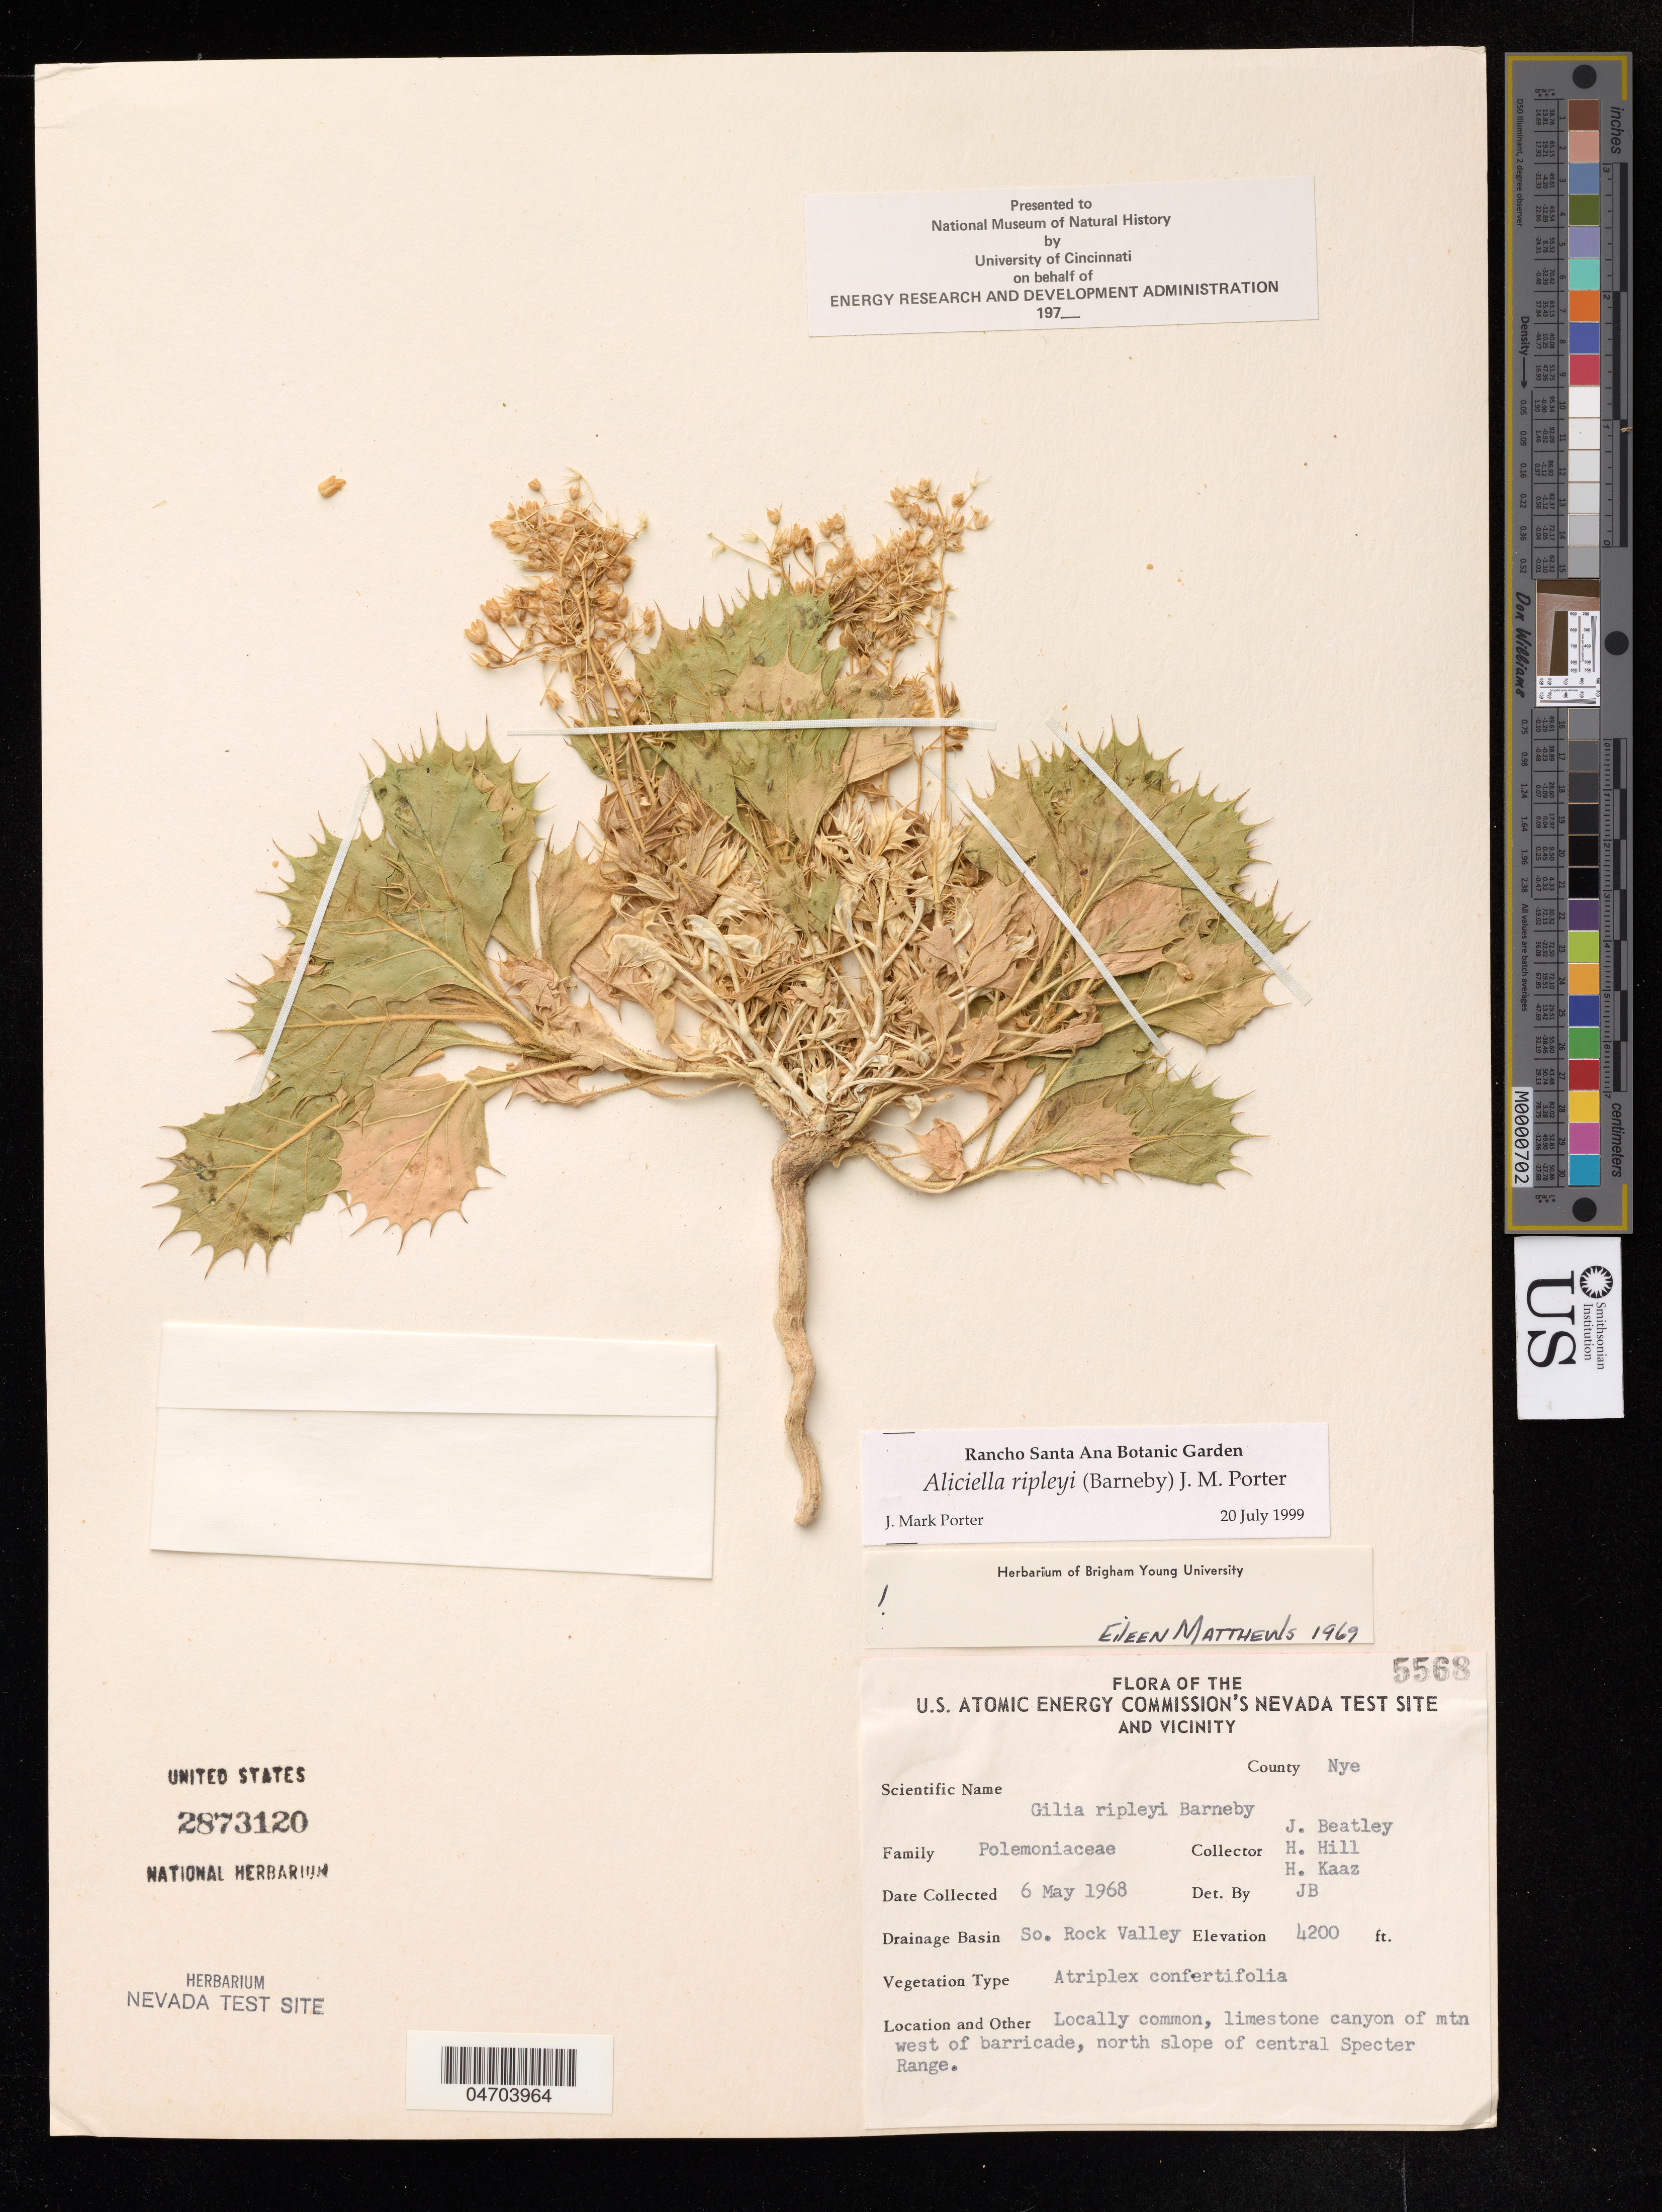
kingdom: Plantae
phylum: Tracheophyta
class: Magnoliopsida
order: Ericales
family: Polemoniaceae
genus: Aliciella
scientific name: Aliciella ripleyi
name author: (Barneby) J.M. Porter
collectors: J. Beatley, H. Hill & H. Kaaz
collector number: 5568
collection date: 1968-05-06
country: United States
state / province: Nevada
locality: County Nye, So. Rock Valley, Locally common, limestone canyon of mtn west of barricade, north slope of central Specter Range.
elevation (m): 1280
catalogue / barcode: US 2873120